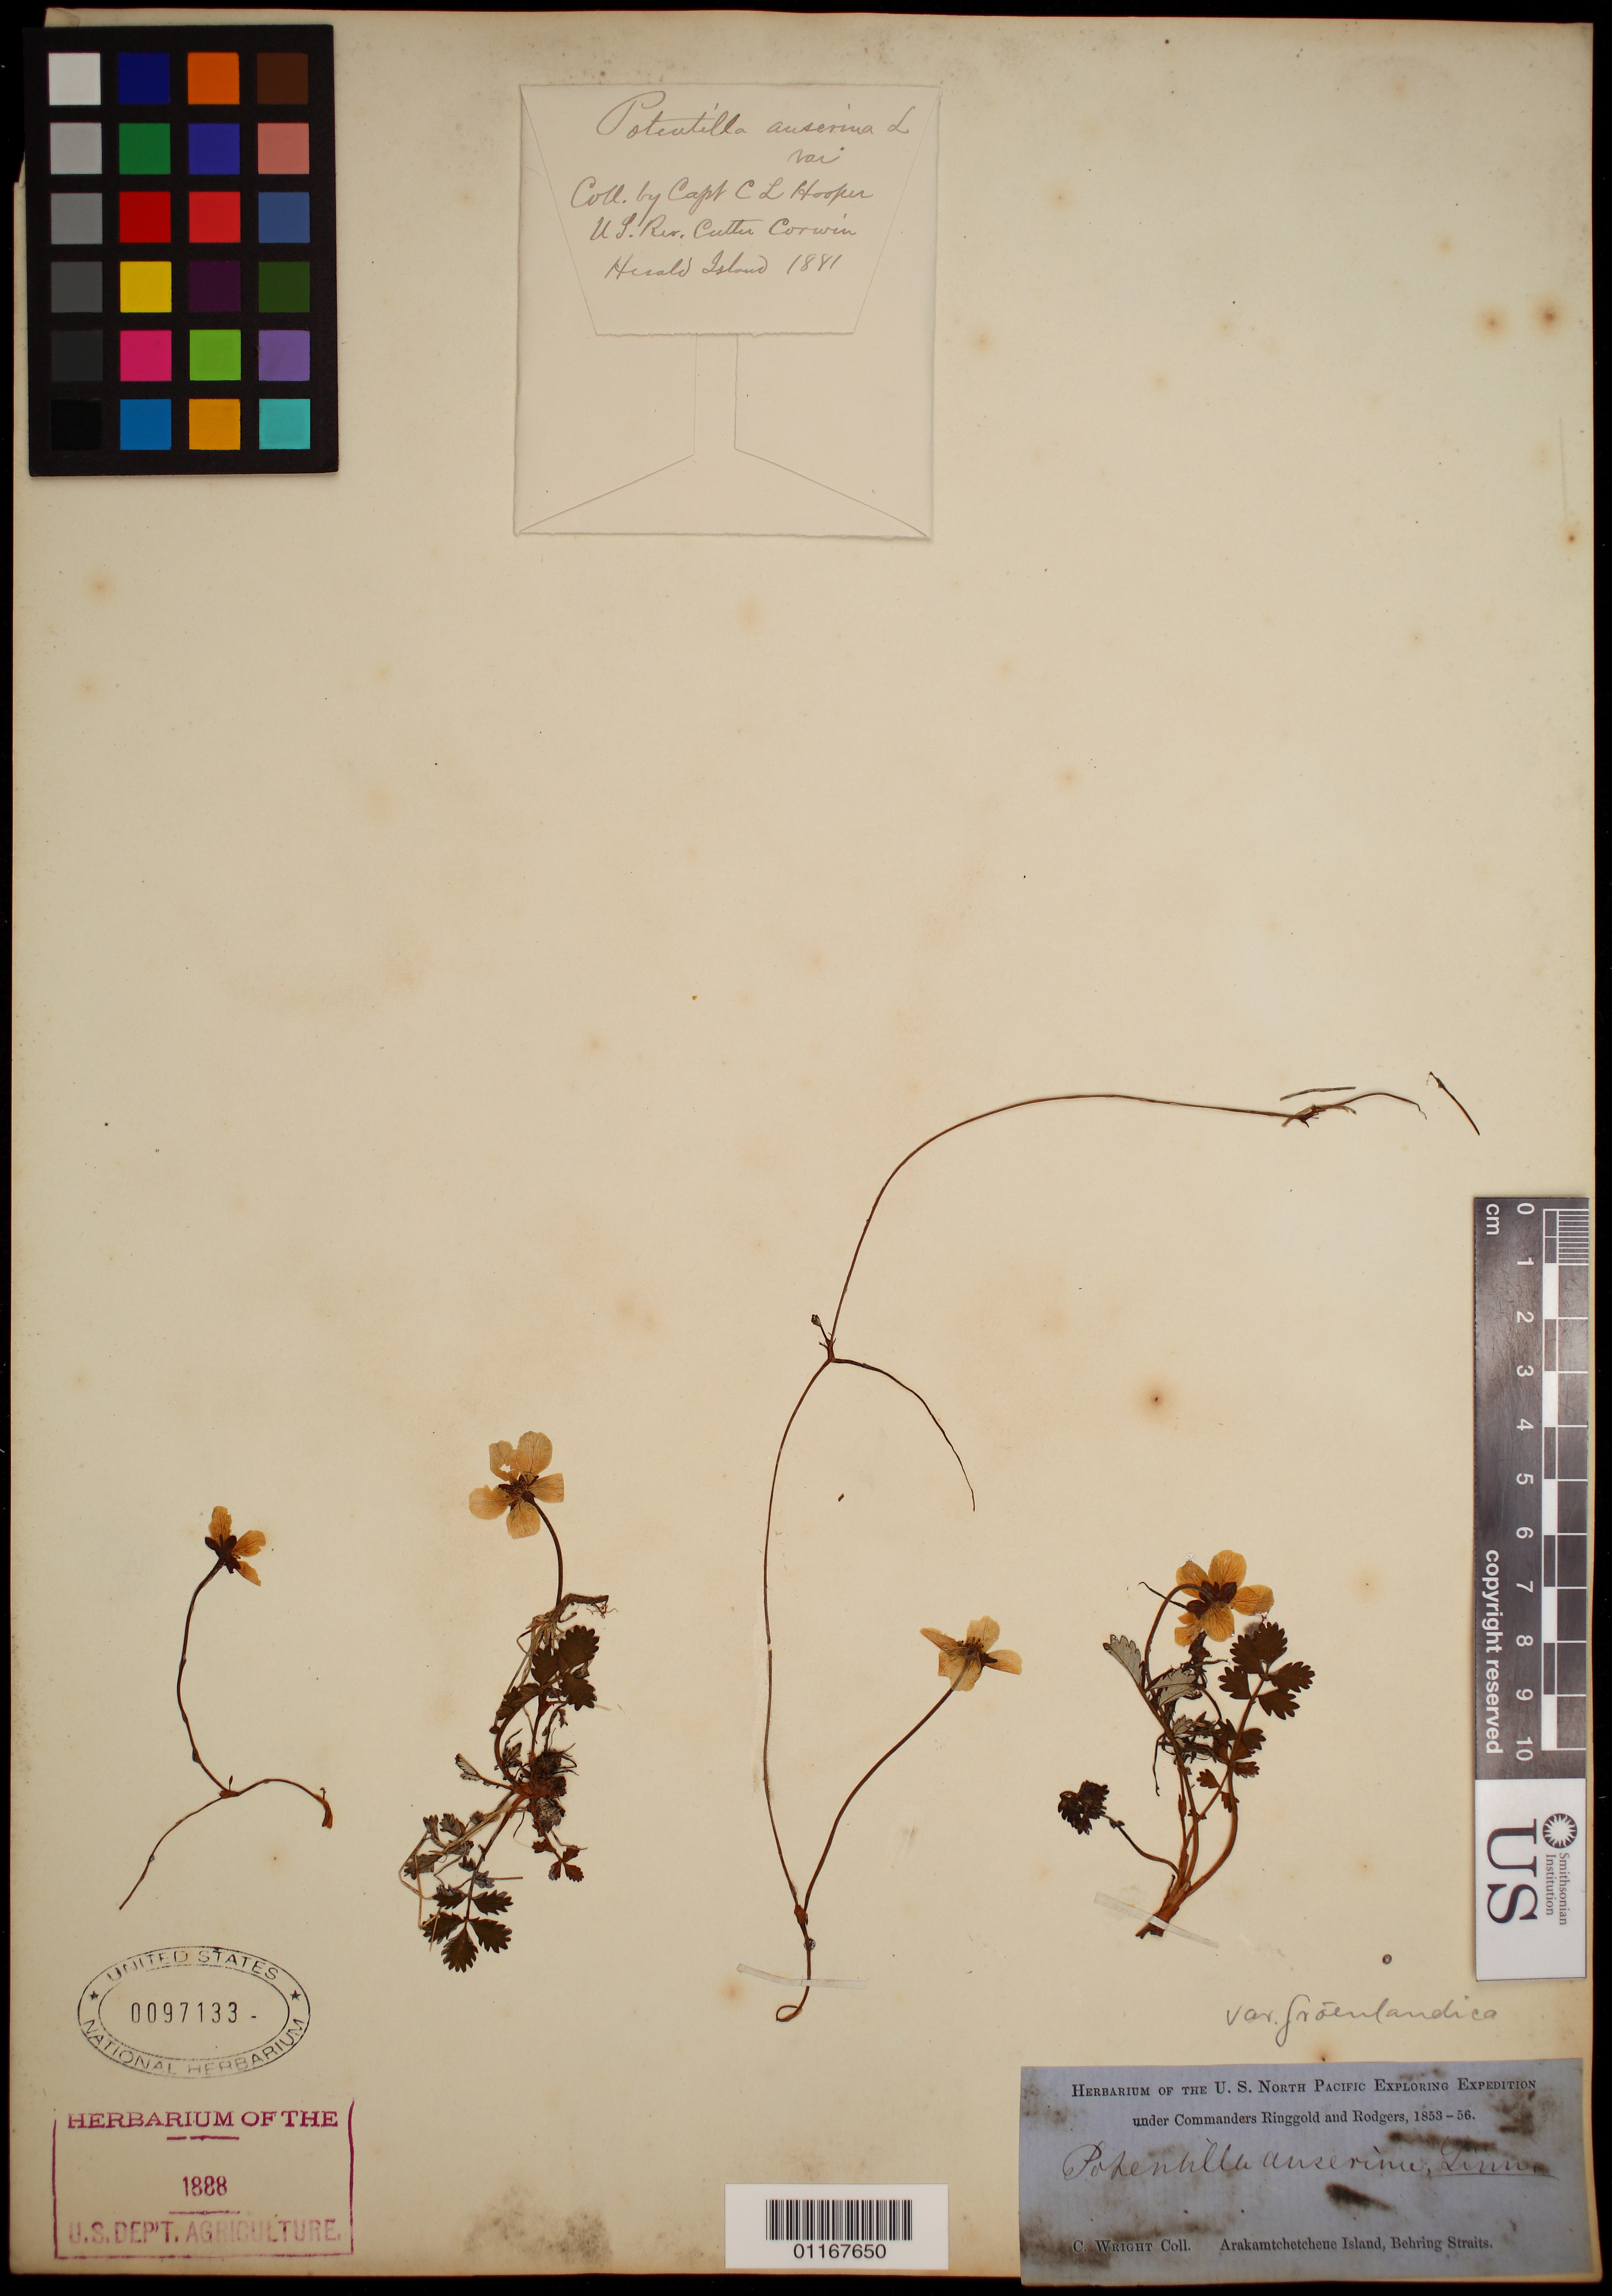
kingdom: Plantae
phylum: Tracheophyta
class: Magnoliopsida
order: Rosales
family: Rosaceae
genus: Argentina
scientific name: Argentina egedii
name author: (Wormsk. ex Oeder) Rydb.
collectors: C. Wright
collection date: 1853/1856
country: Russian Federation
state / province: Chukotka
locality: Arakamtchetchene I. Bering Straits.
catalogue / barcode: US 97133